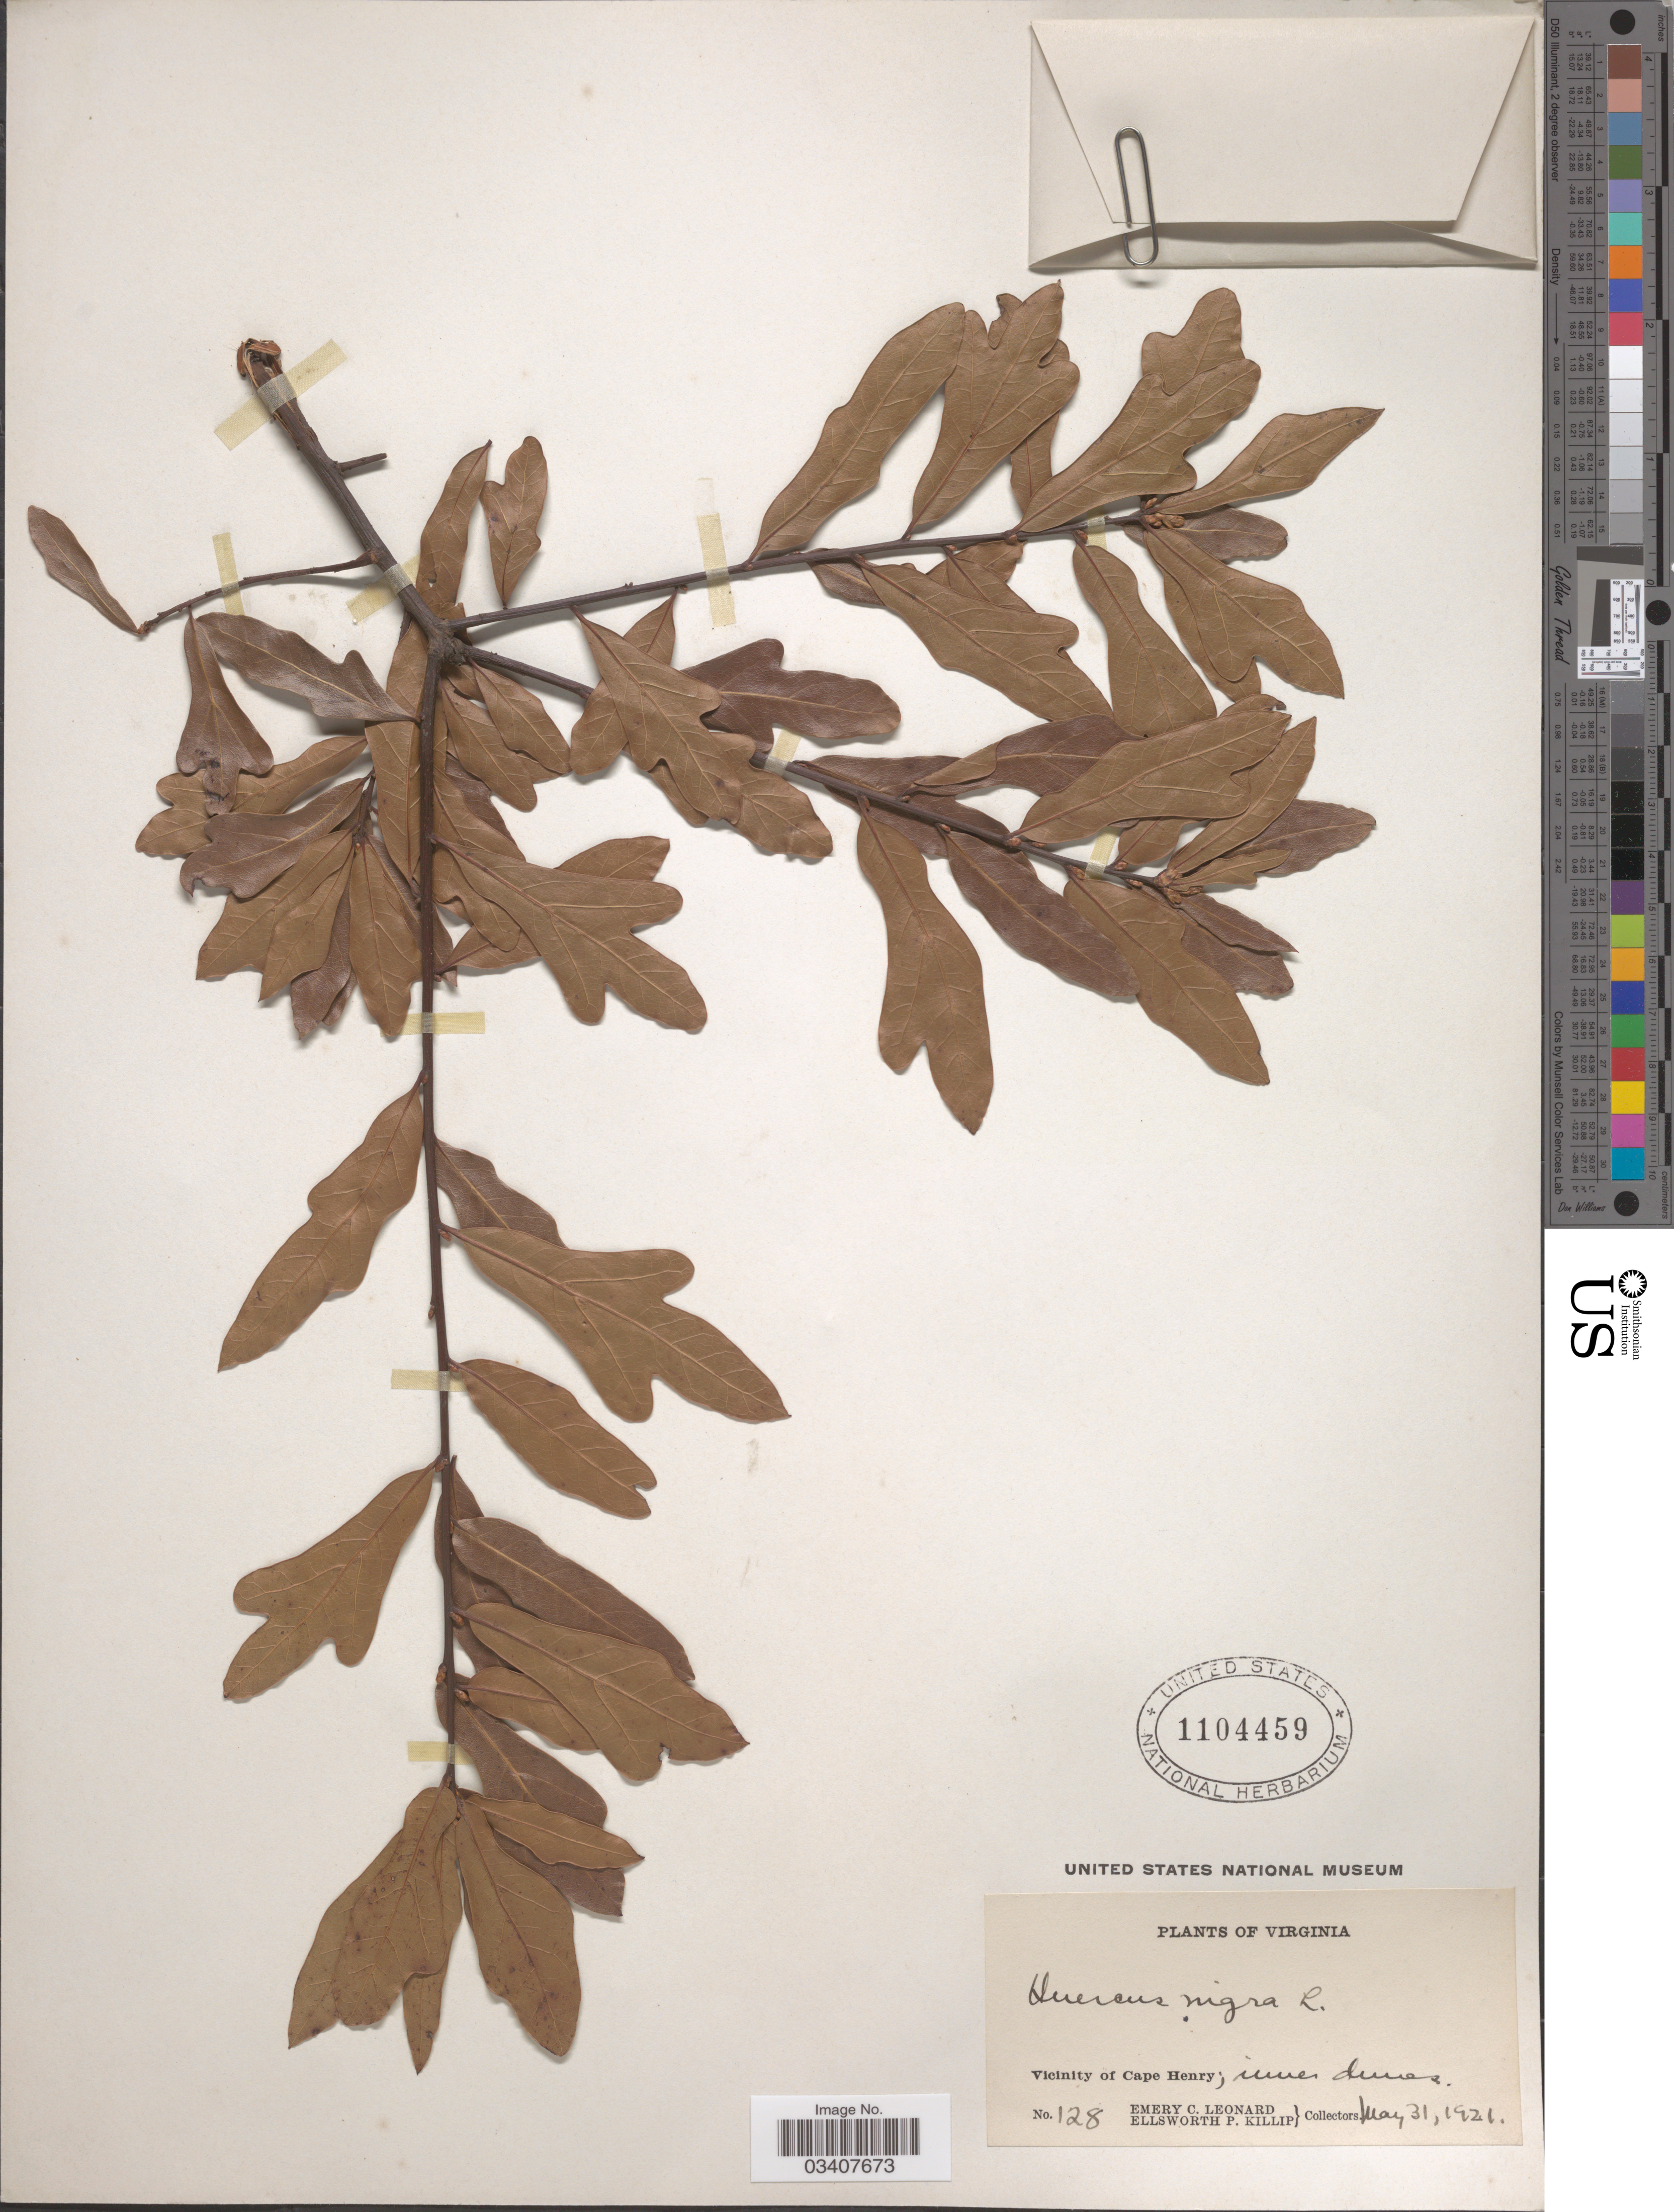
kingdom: Plantae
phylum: Tracheophyta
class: Magnoliopsida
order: Fagales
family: Fagaceae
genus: Quercus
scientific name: Quercus nigra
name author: L.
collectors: E. C. Leonard & E. P. Killip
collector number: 128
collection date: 1921-05-31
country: United States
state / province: Virginia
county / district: City of Virginia Beach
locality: Vicinity of Cape Henry.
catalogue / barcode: US 1104459